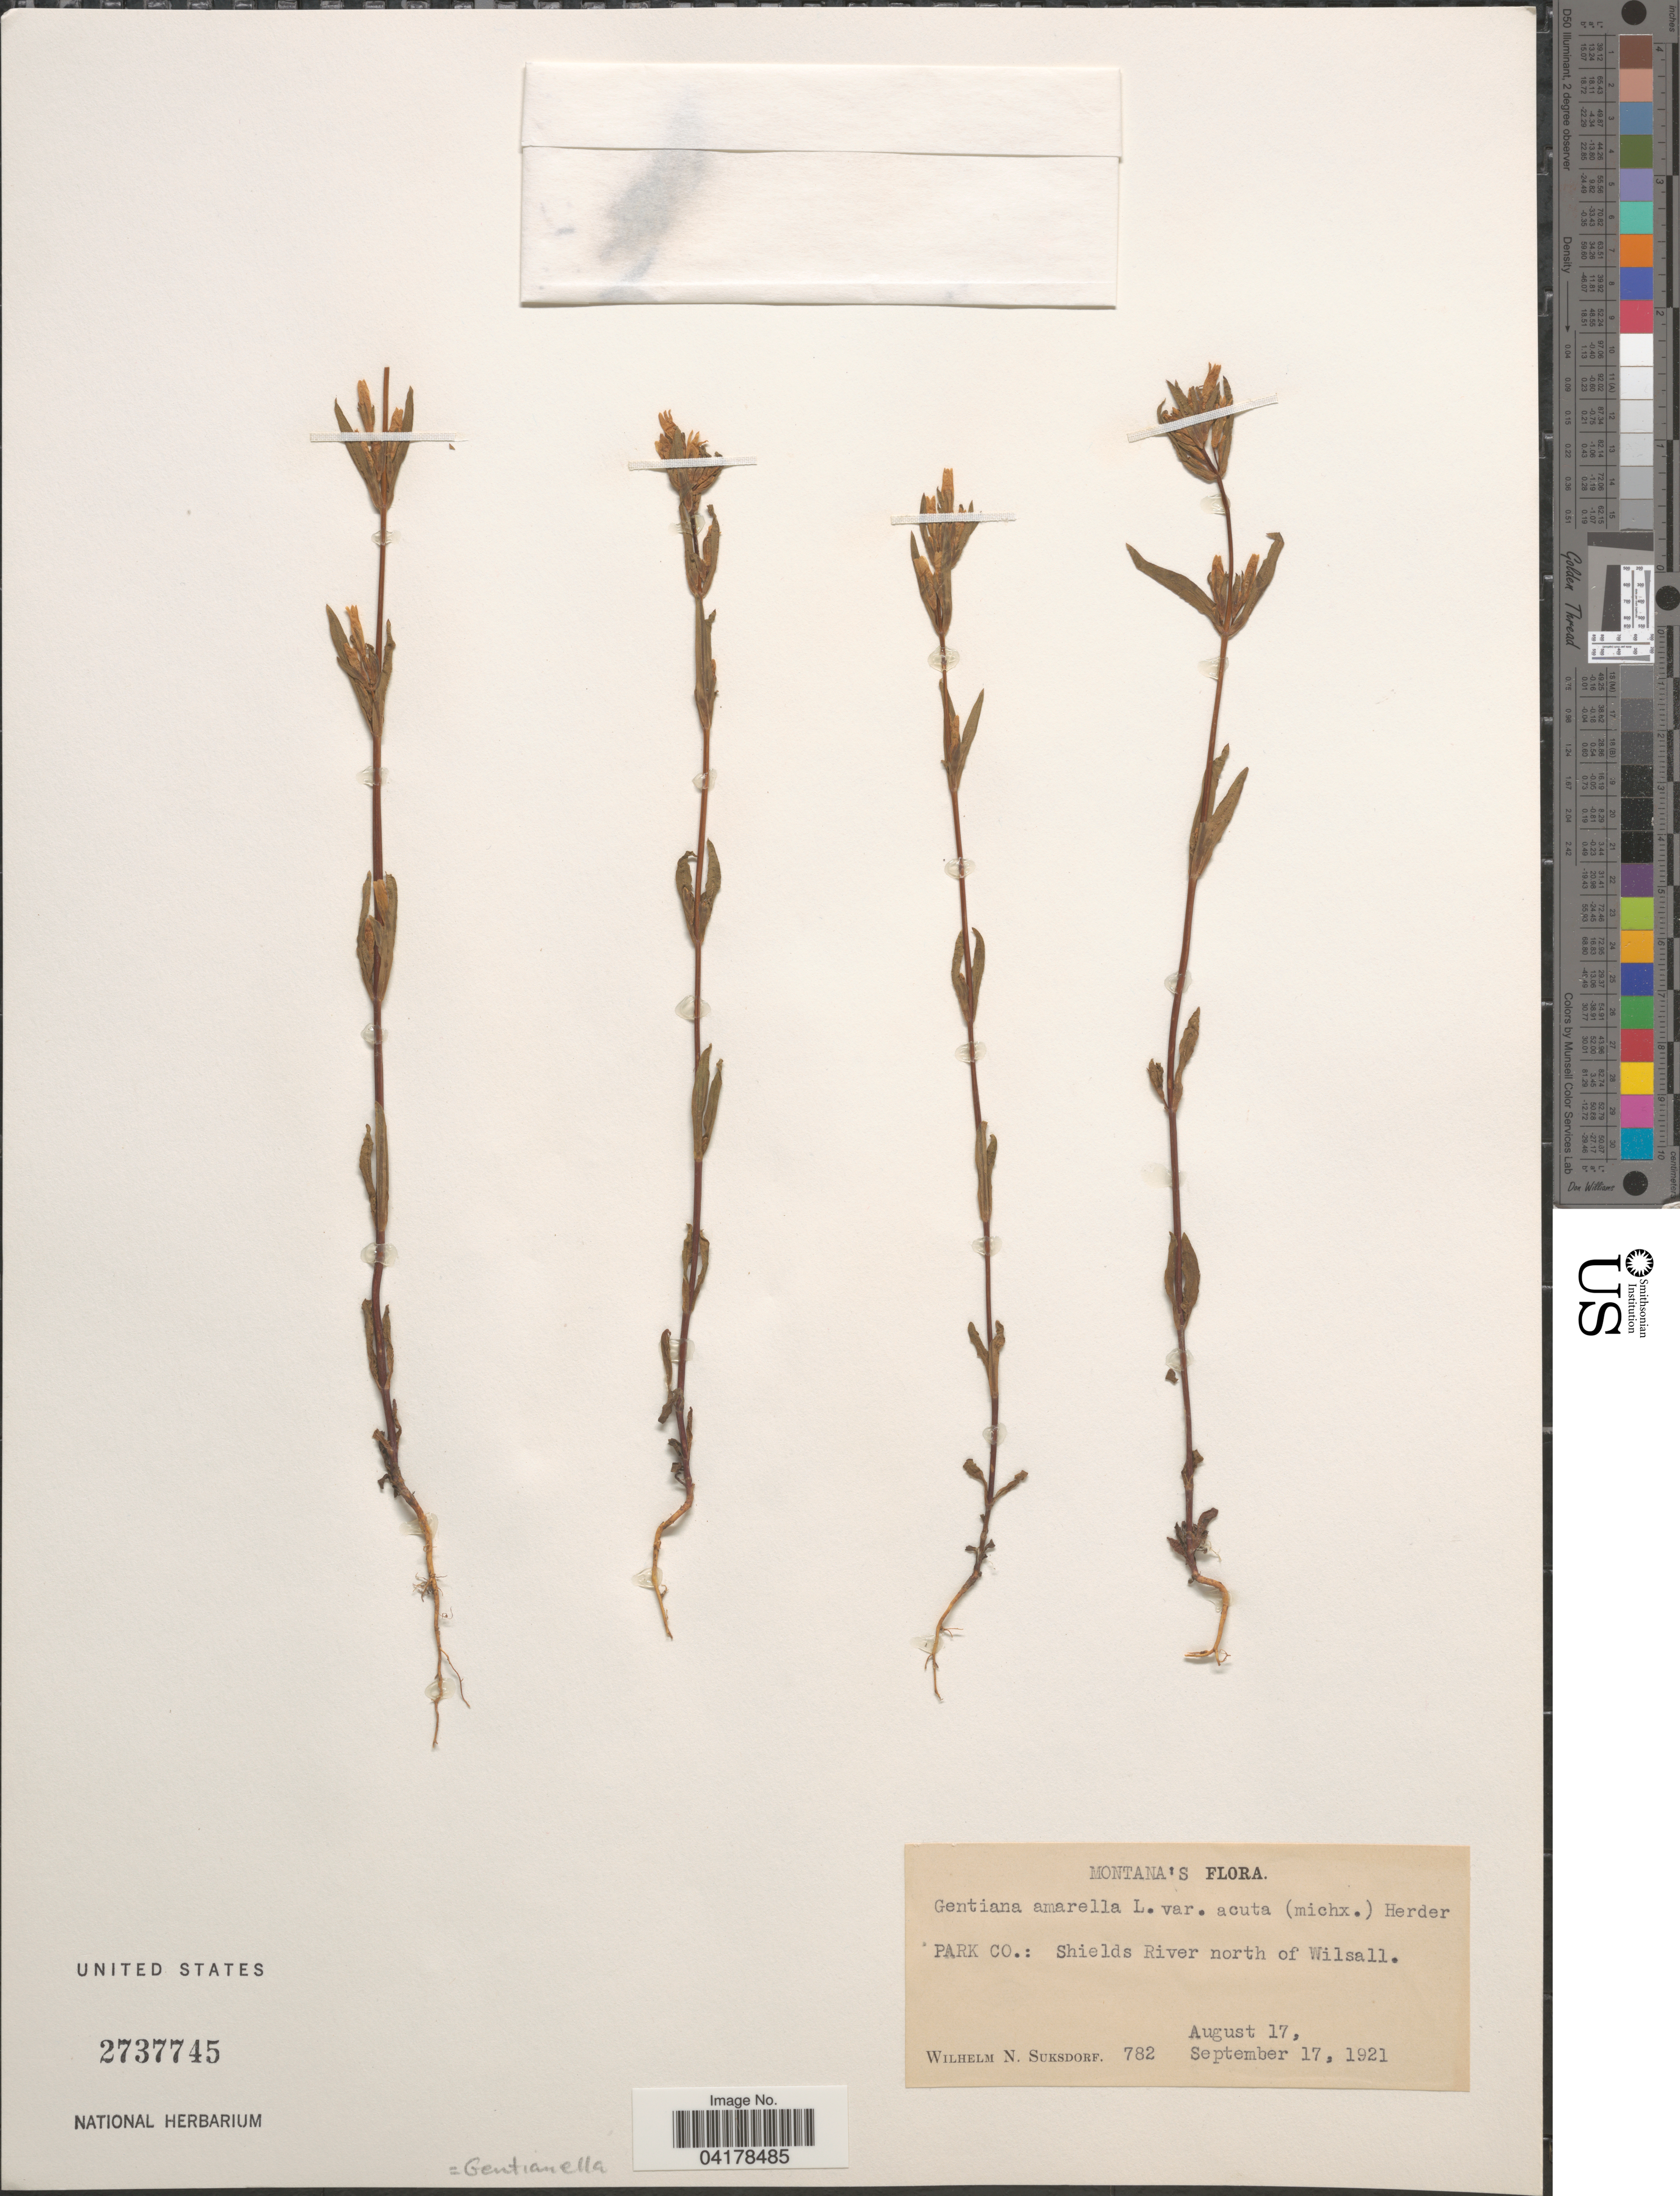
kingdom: Plantae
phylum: Tracheophyta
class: Magnoliopsida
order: Gentianales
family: Gentianaceae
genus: Gentiana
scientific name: Gentiana amarella var. acuta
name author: (Michx.) Herder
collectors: W. N. Suksdorf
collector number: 782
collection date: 1921-09-17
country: United States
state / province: Montana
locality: Park Co.: Shields River north of Wilsall.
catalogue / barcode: US 2737745